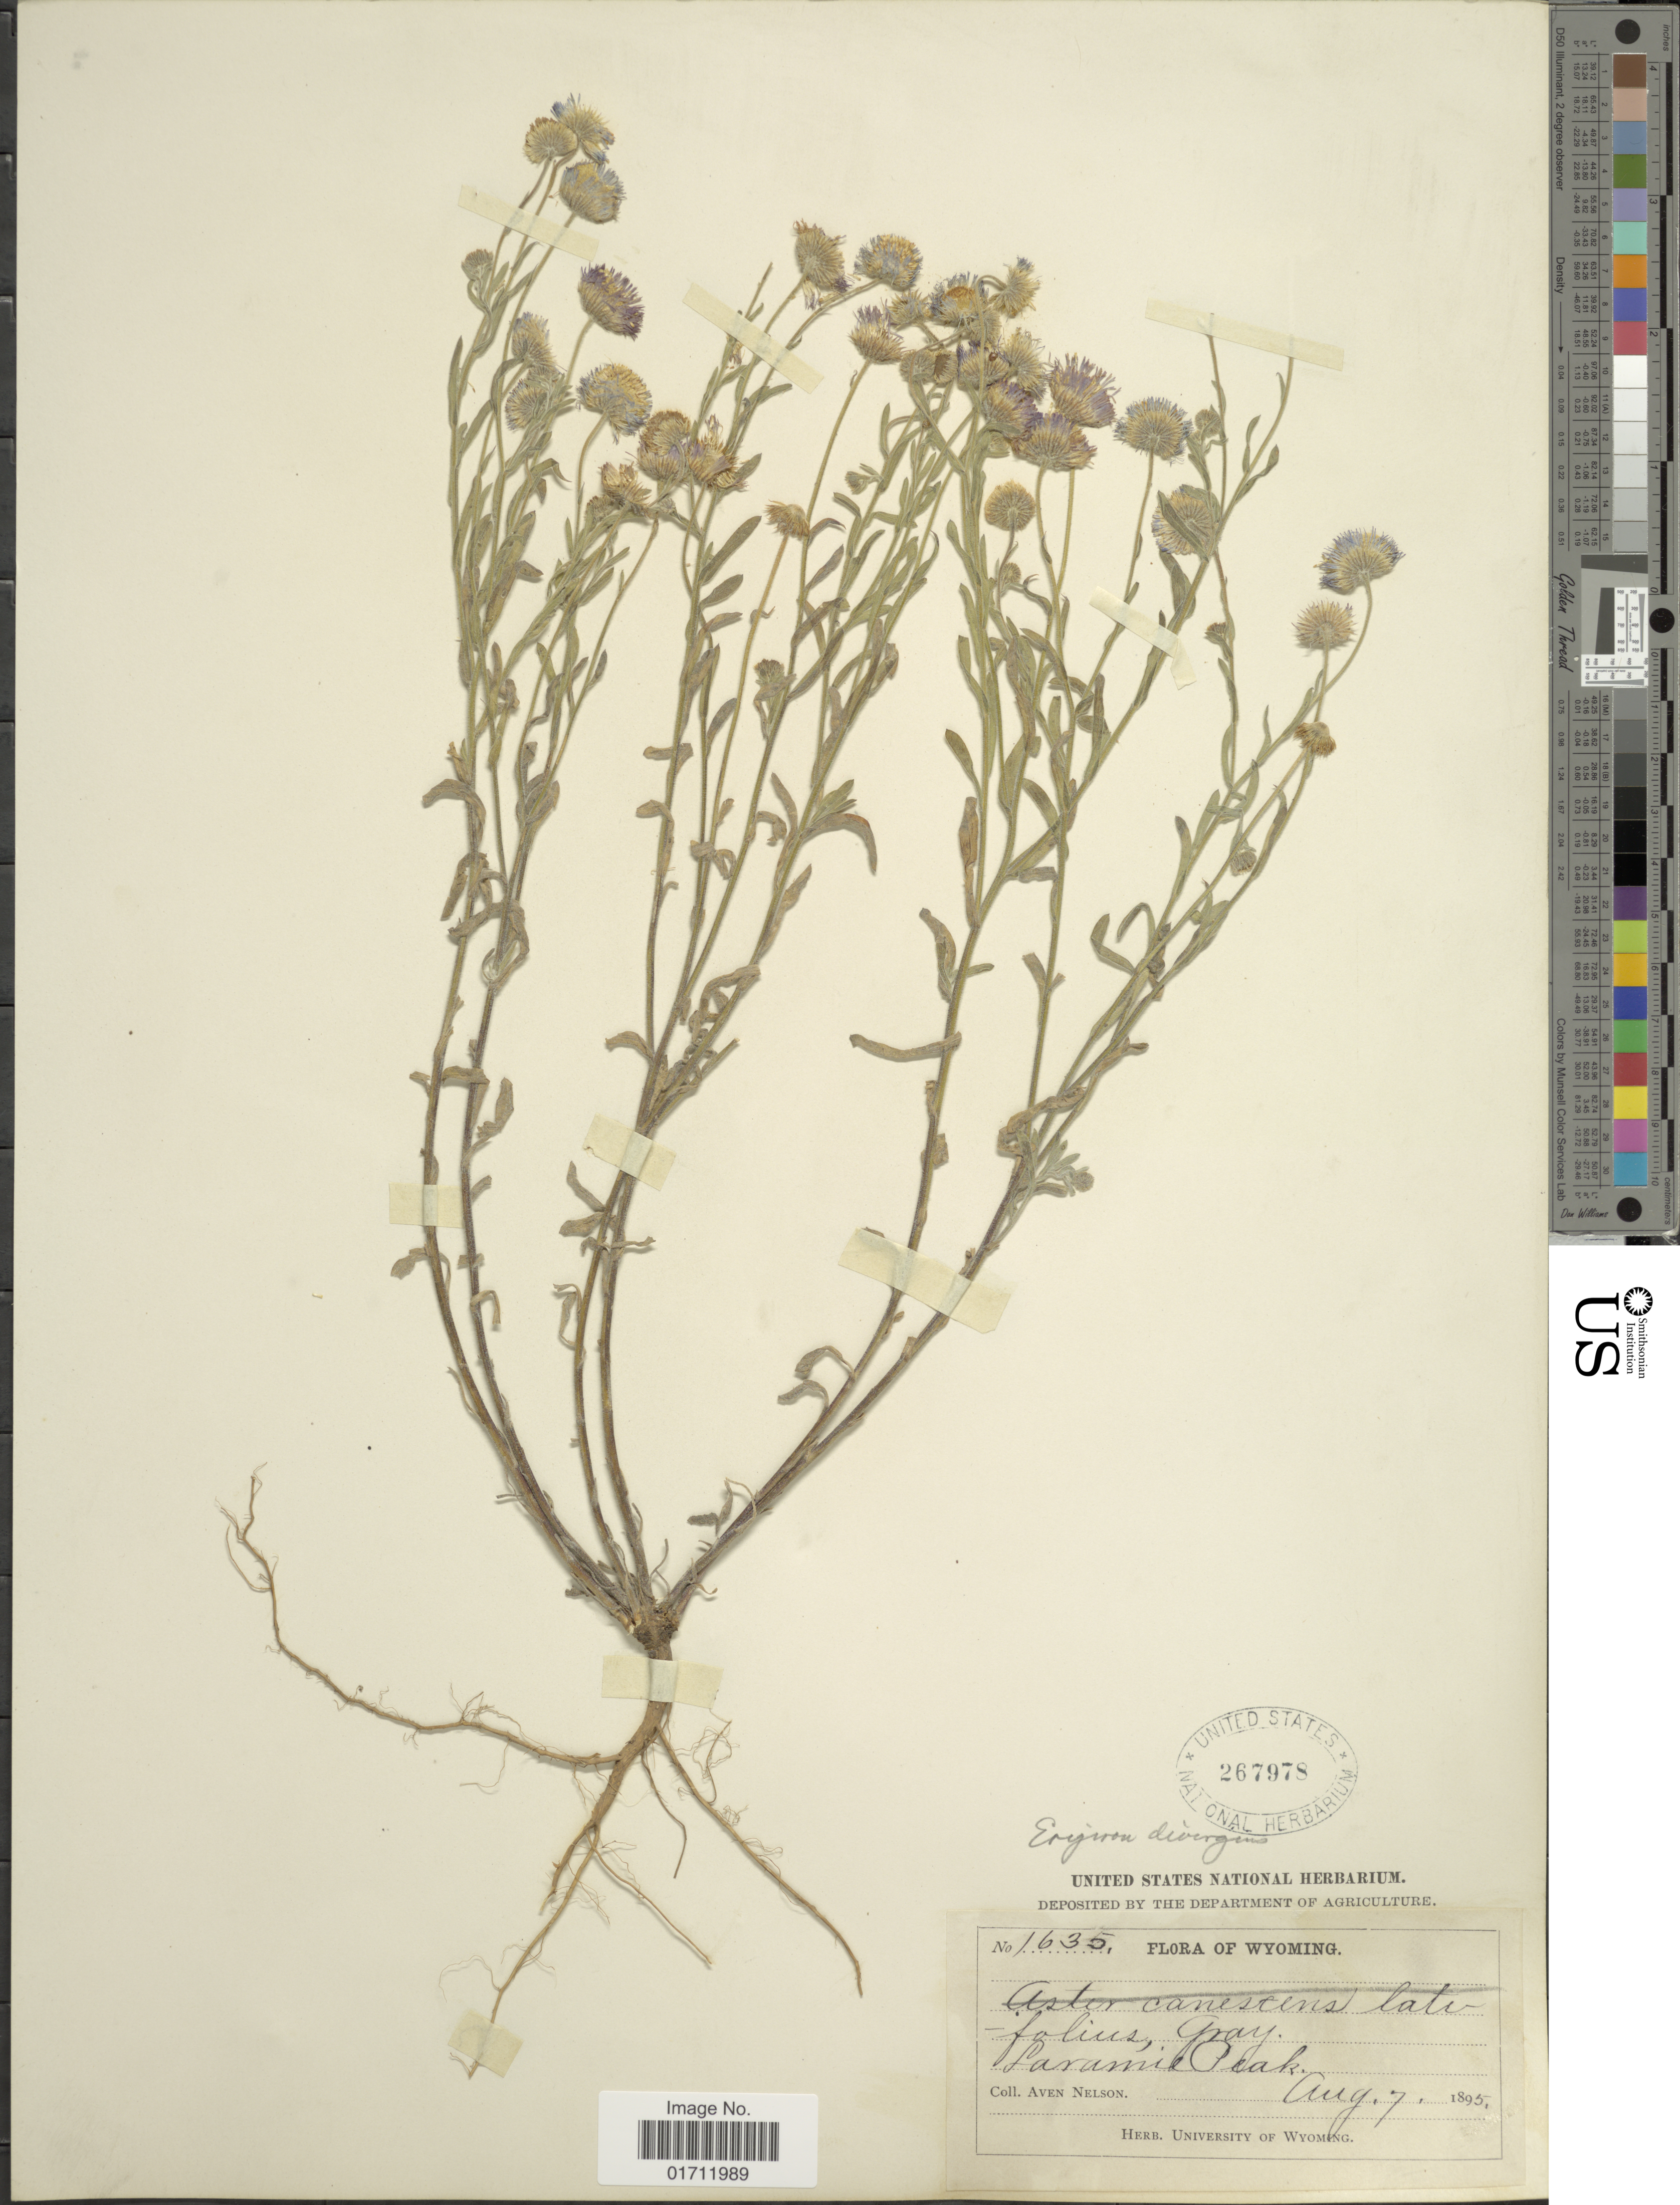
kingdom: Plantae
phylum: Tracheophyta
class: Magnoliopsida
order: Asterales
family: Asteraceae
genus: Erigeron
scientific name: Erigeron divergens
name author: Torr. & A. Gray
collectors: A. Nelson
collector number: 1635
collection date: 1895-08-07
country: United States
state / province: Wyoming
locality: Laramie Peak.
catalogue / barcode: US 267978